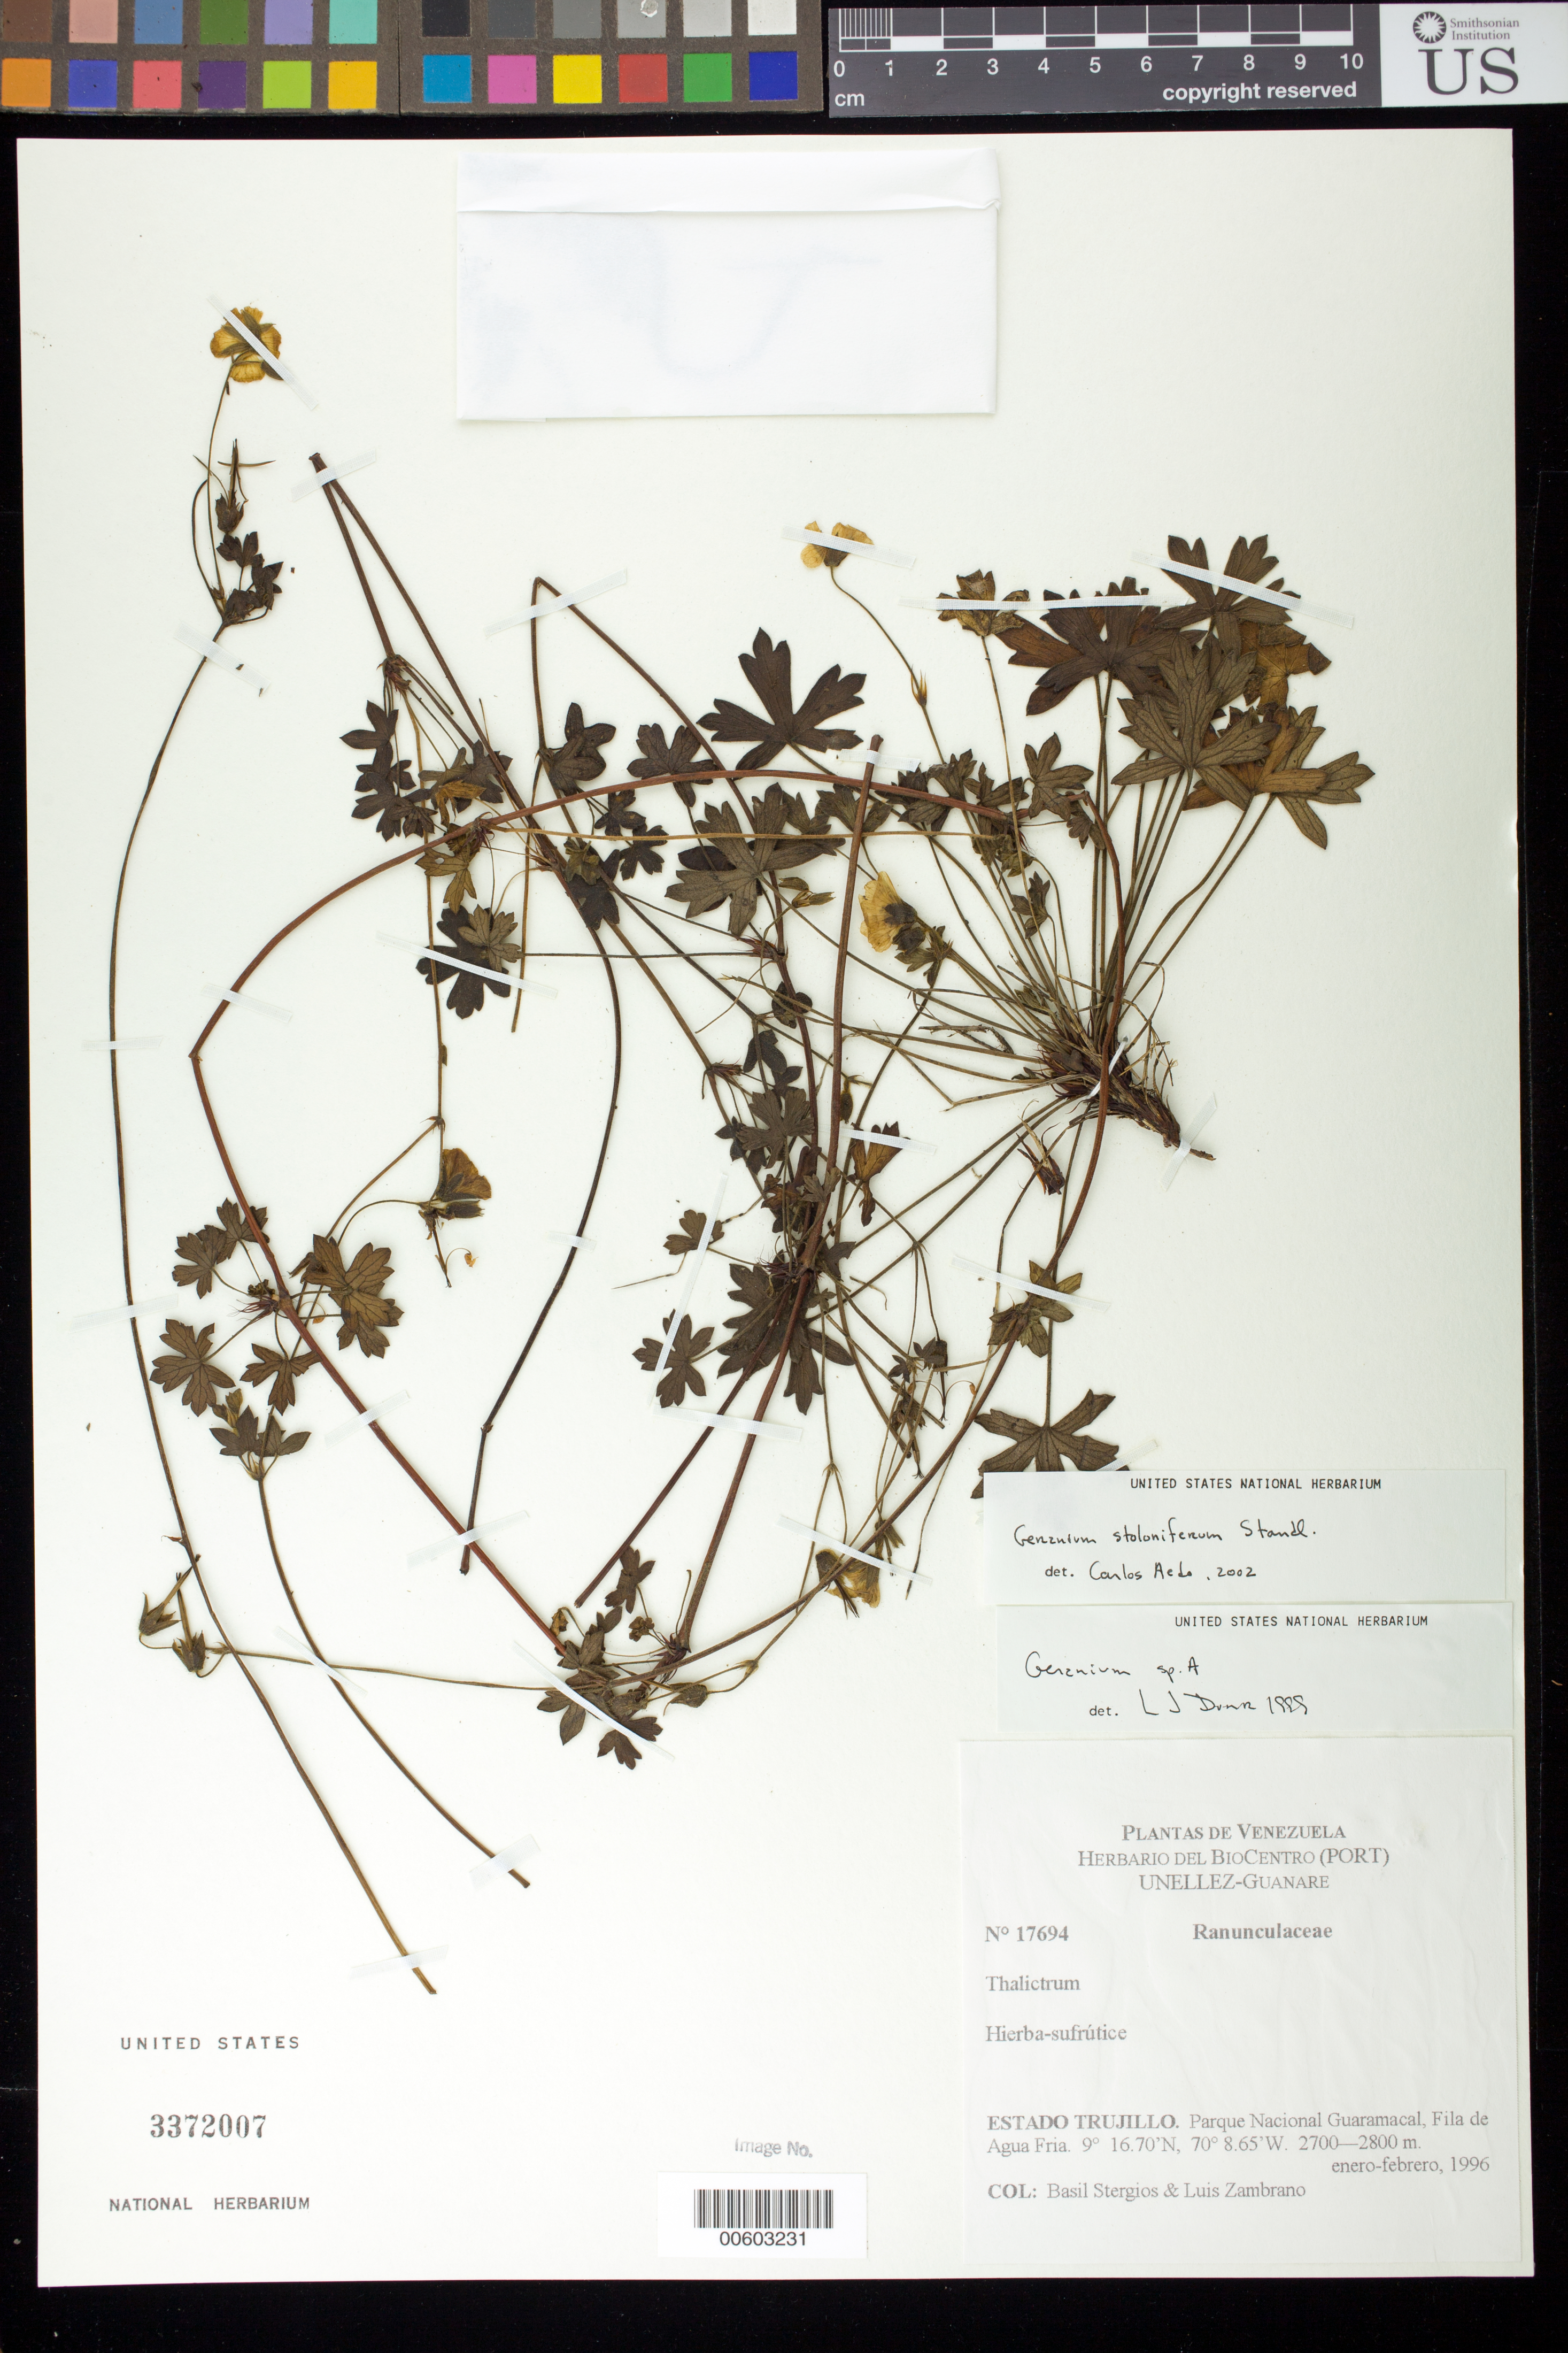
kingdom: Plantae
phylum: Tracheophyta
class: Magnoliopsida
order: Geraniales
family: Geraniaceae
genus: Geranium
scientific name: Geranium stoloniferum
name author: Standl.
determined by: Aedo, C.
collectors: B. G. Stergios & L. Zambrano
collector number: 17694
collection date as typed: Jan 1996 to -- Feb 1996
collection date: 1996-01/1996-02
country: Venezuela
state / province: Trujillo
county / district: Boconó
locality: Parque Nacional Guaramacal, Fila de Agua Fria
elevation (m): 2700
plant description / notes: MA, PORT, US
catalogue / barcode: US 3372007